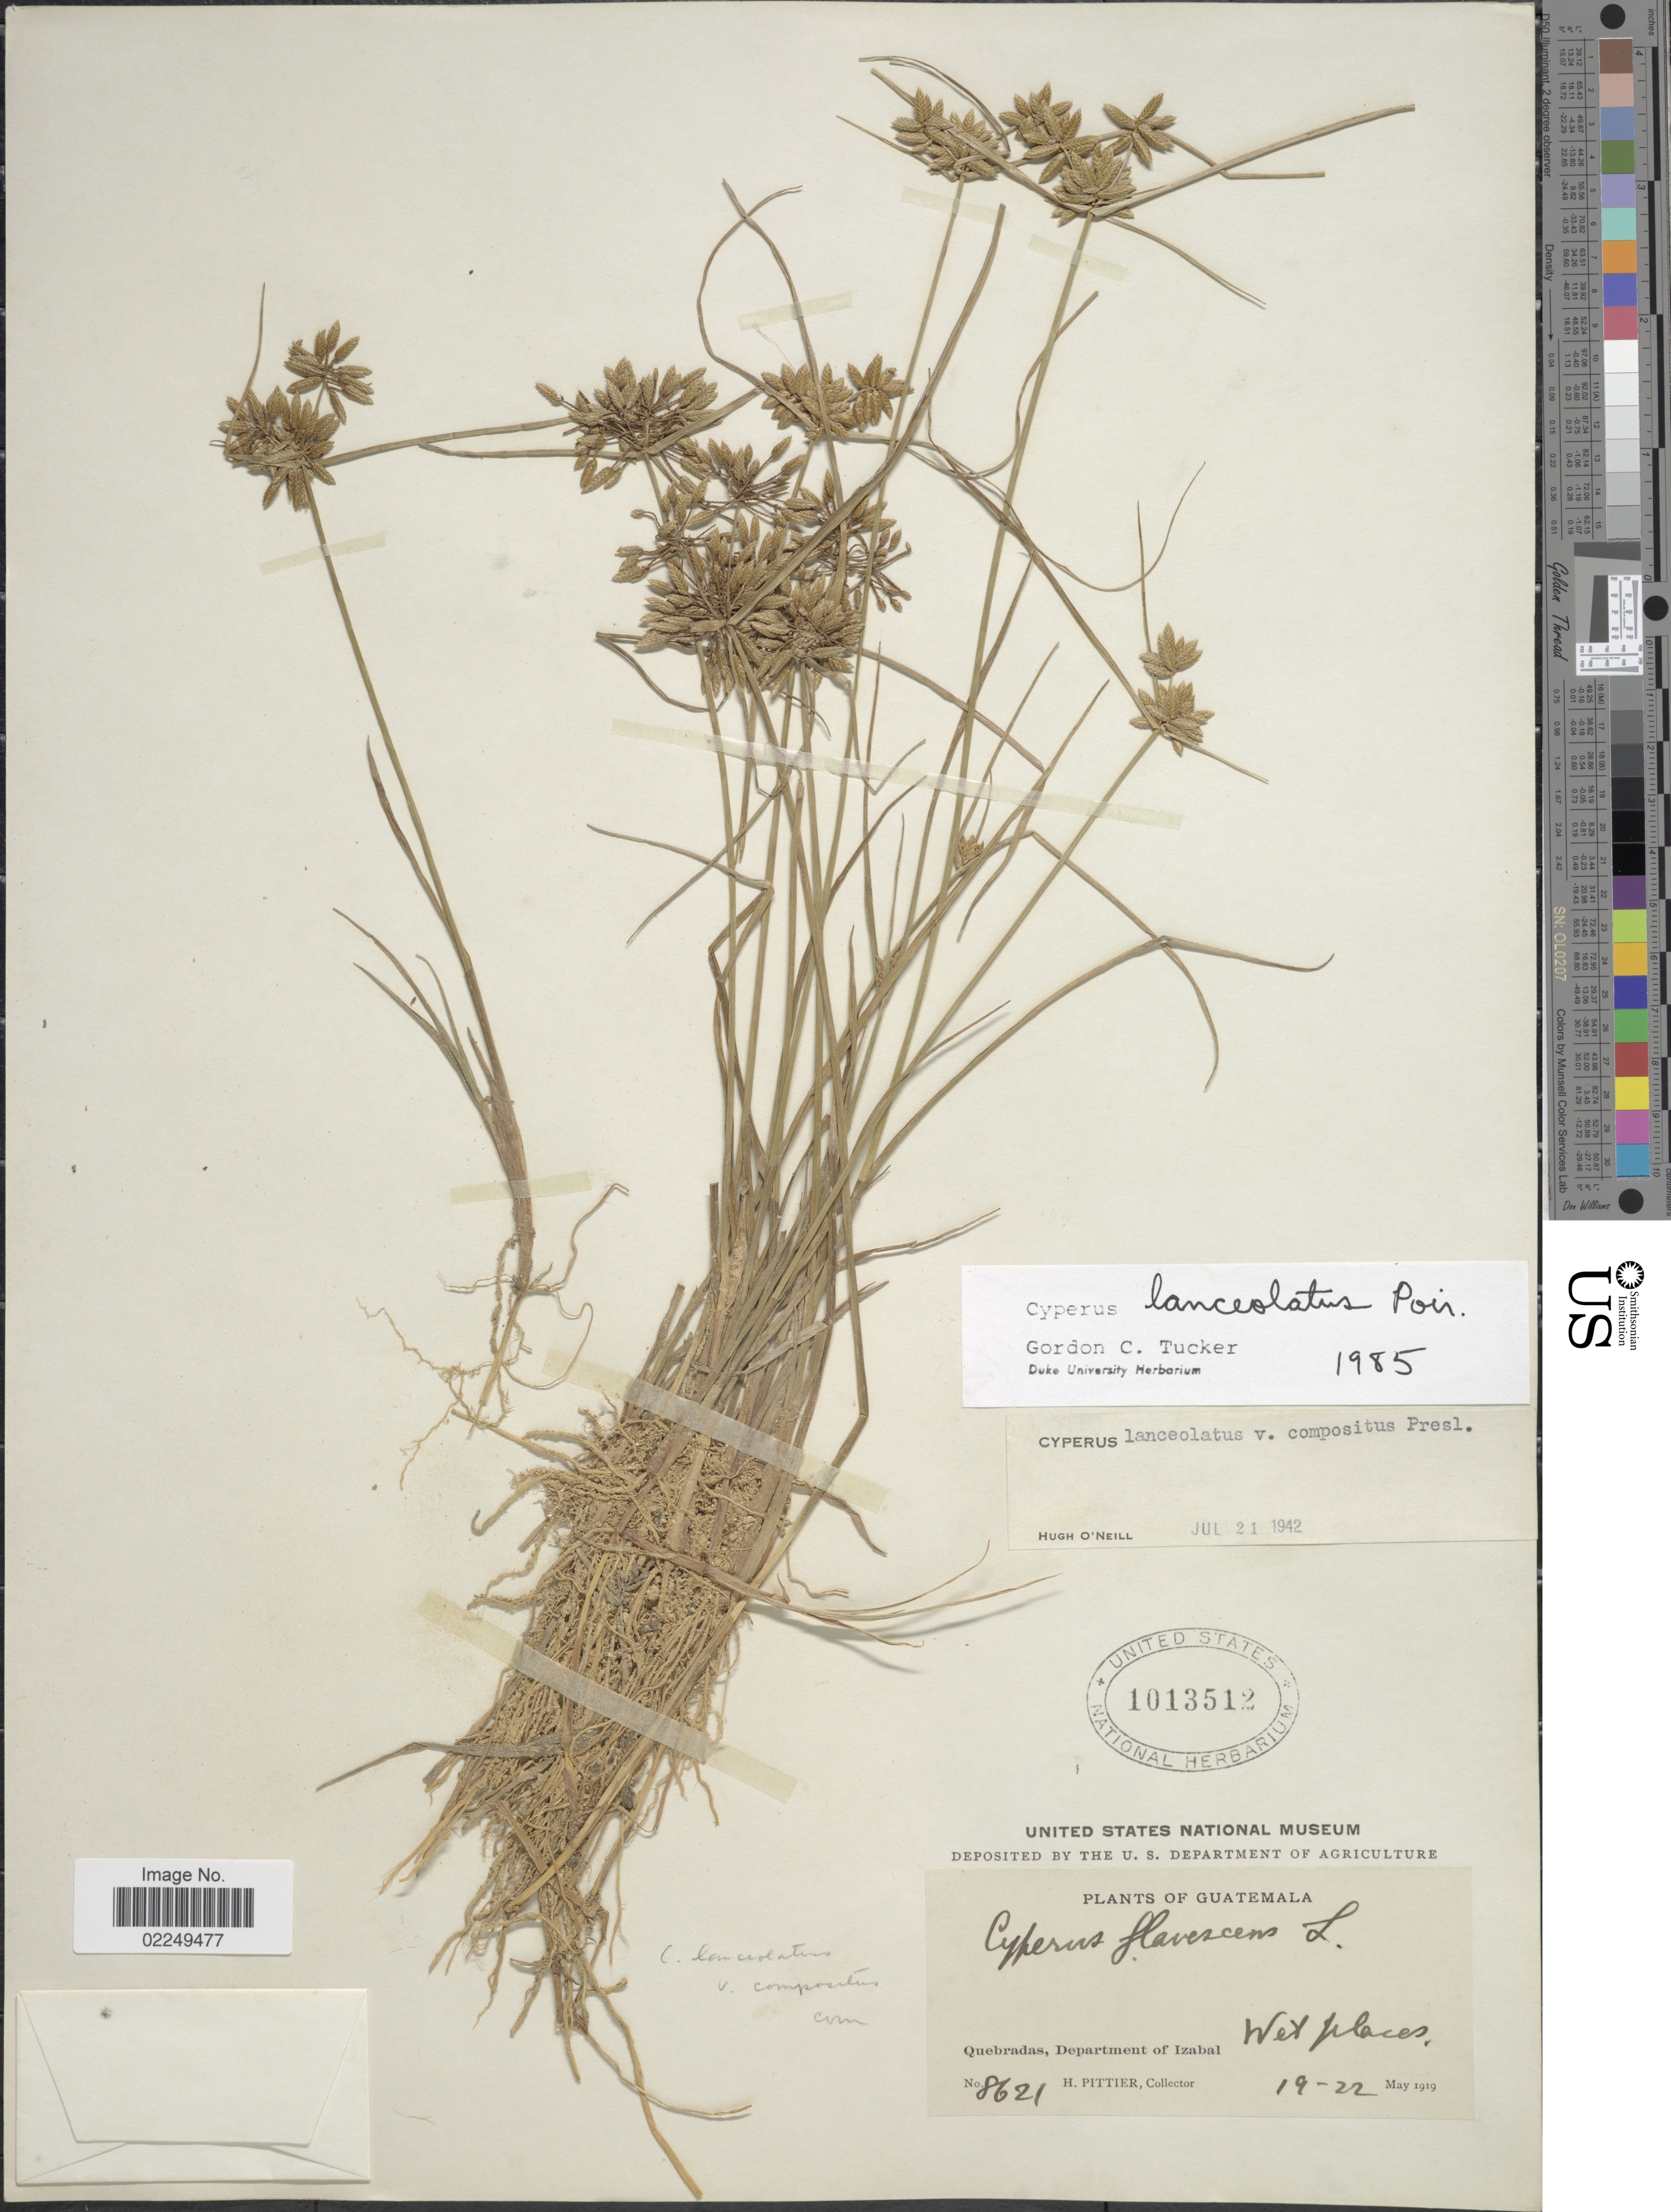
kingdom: Plantae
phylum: Tracheophyta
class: Liliopsida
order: Poales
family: Cyperaceae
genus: Cyperus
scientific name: Cyperus lanceolatus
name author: Poir.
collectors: H. F. Pittier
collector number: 8621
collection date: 1919-05-19/1919-05-22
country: Guatemala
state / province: Izabal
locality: Quebradas, Department of Izabal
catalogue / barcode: US 1013512